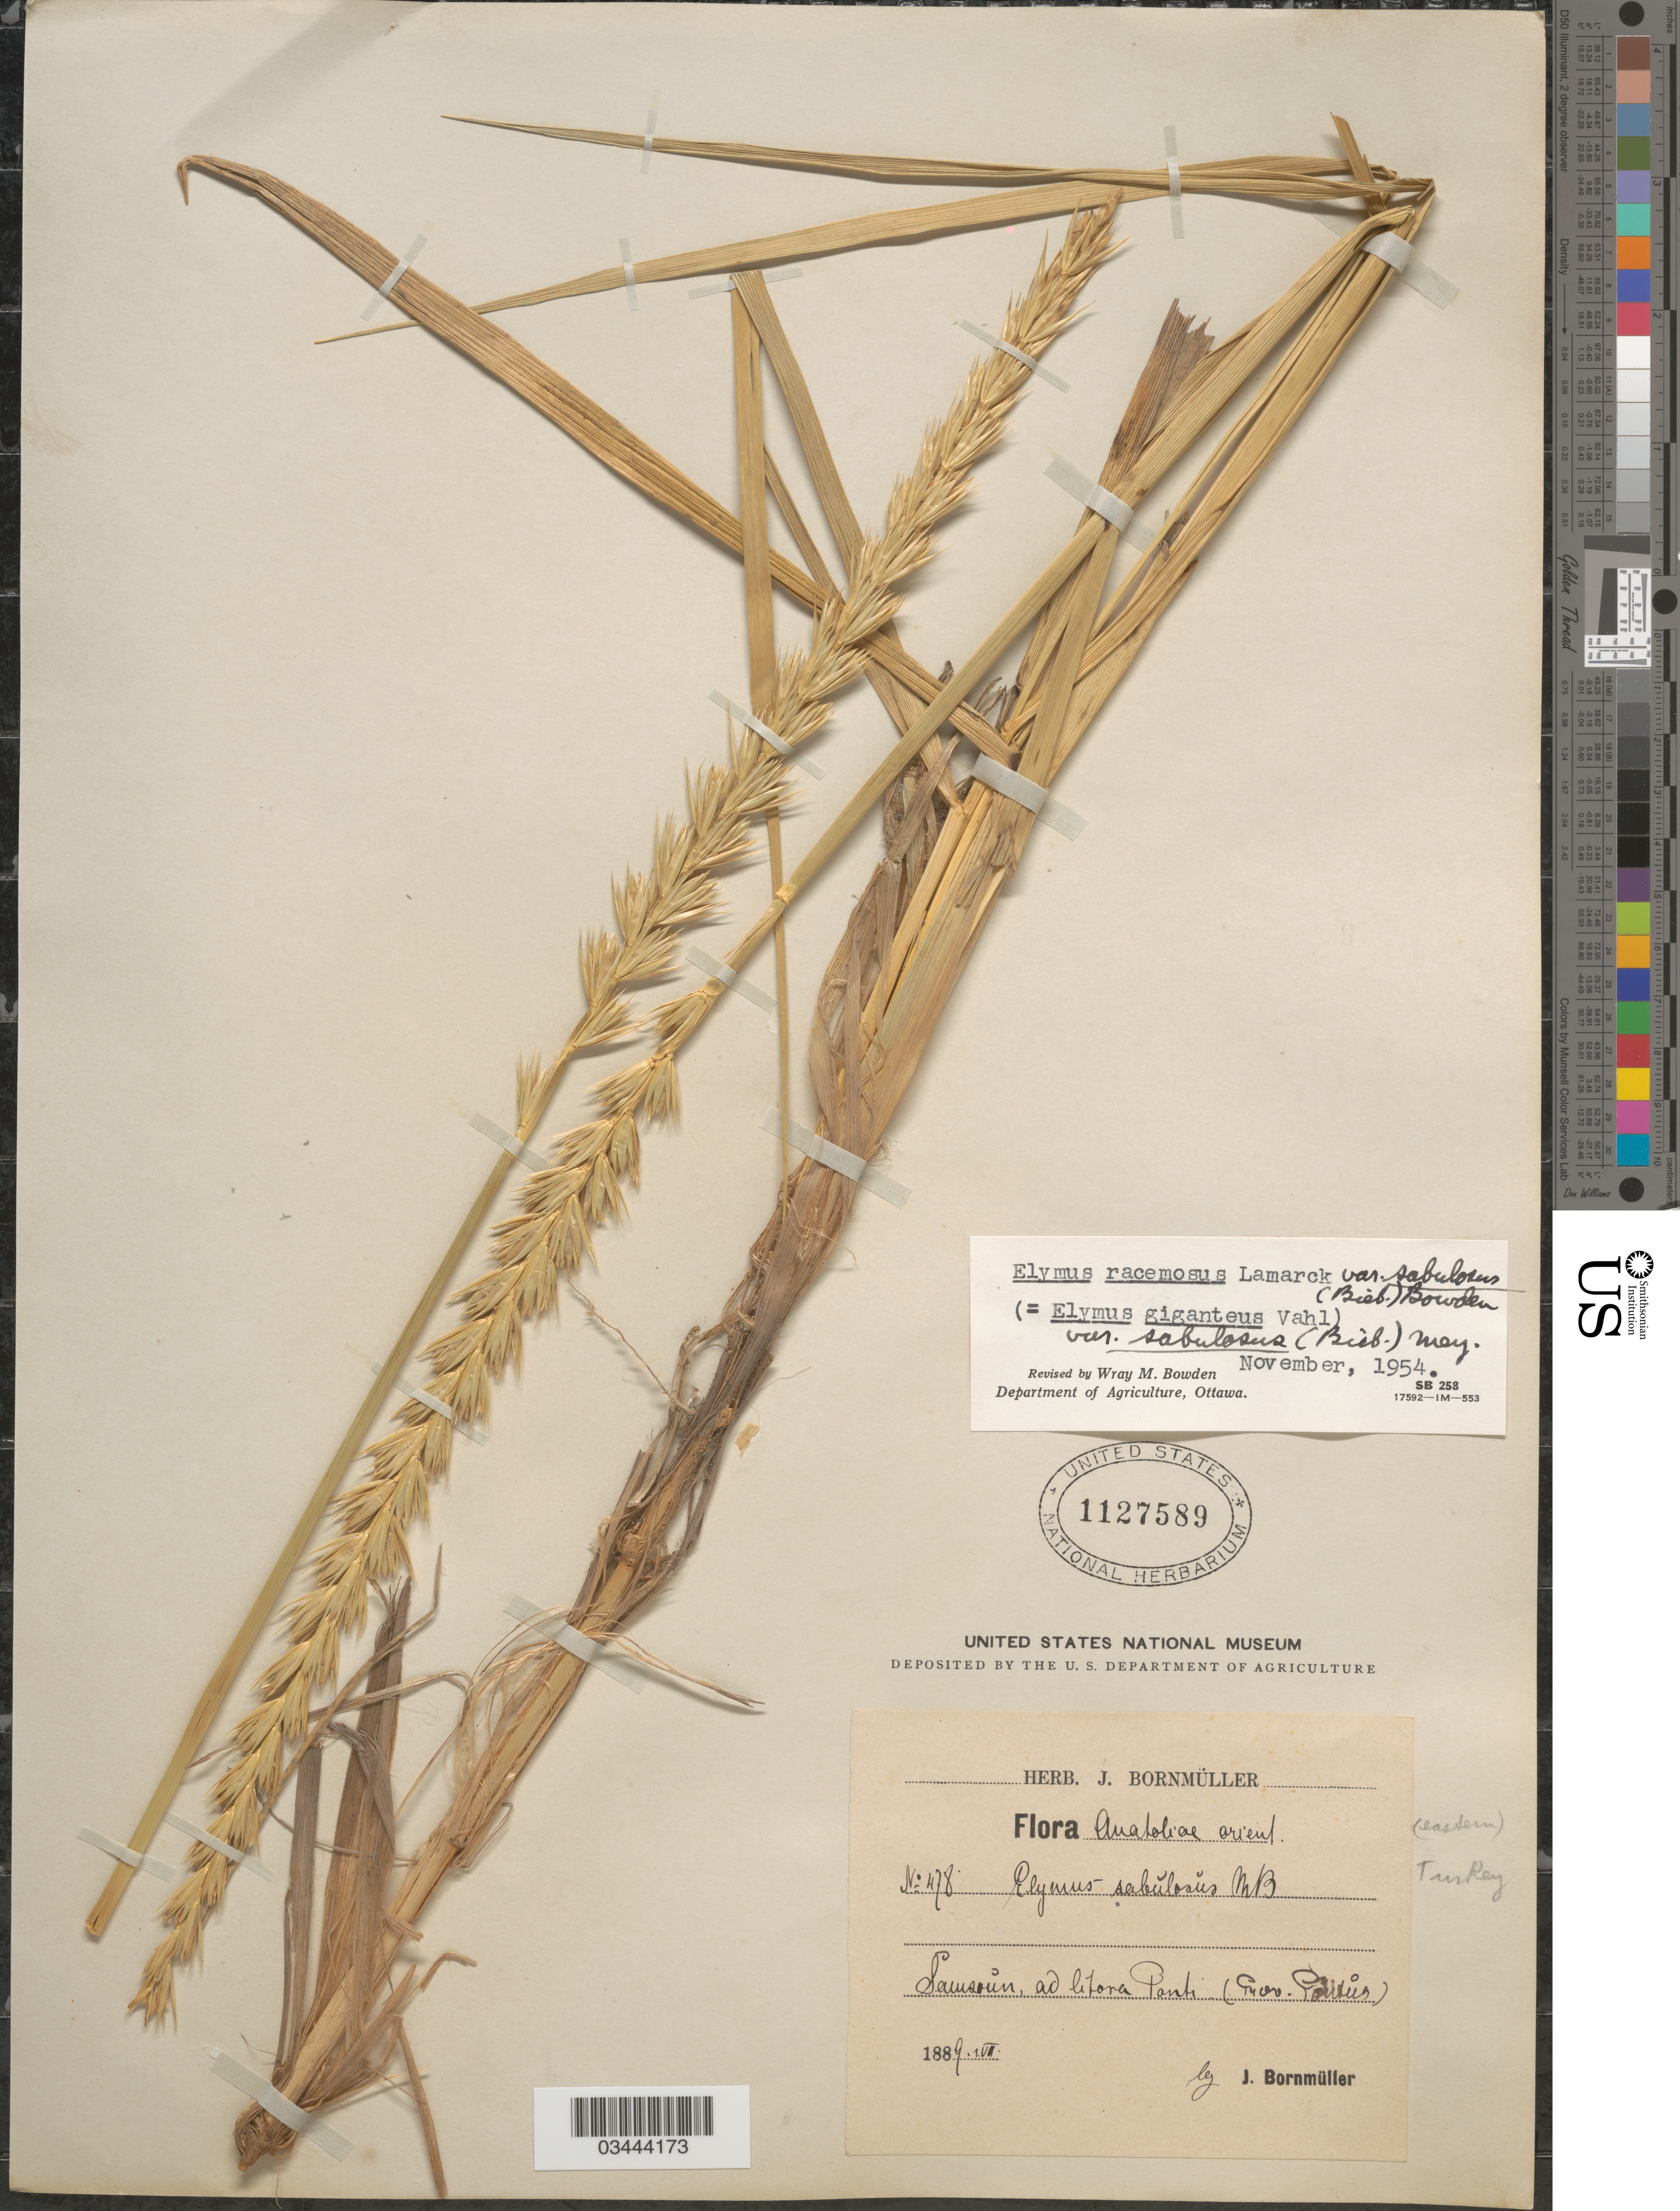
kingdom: Plantae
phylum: Tracheophyta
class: Liliopsida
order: Poales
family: Poaceae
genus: Leymus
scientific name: Leymus racemosus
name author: (Lam.) Tzvelev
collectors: J. Bornmüller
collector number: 478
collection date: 1889-06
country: Turkey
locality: Anatoliae orient. Samsoun, ad litora Panti (Prov. Pontus). (eastern) Turkey.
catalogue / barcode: US 1127589